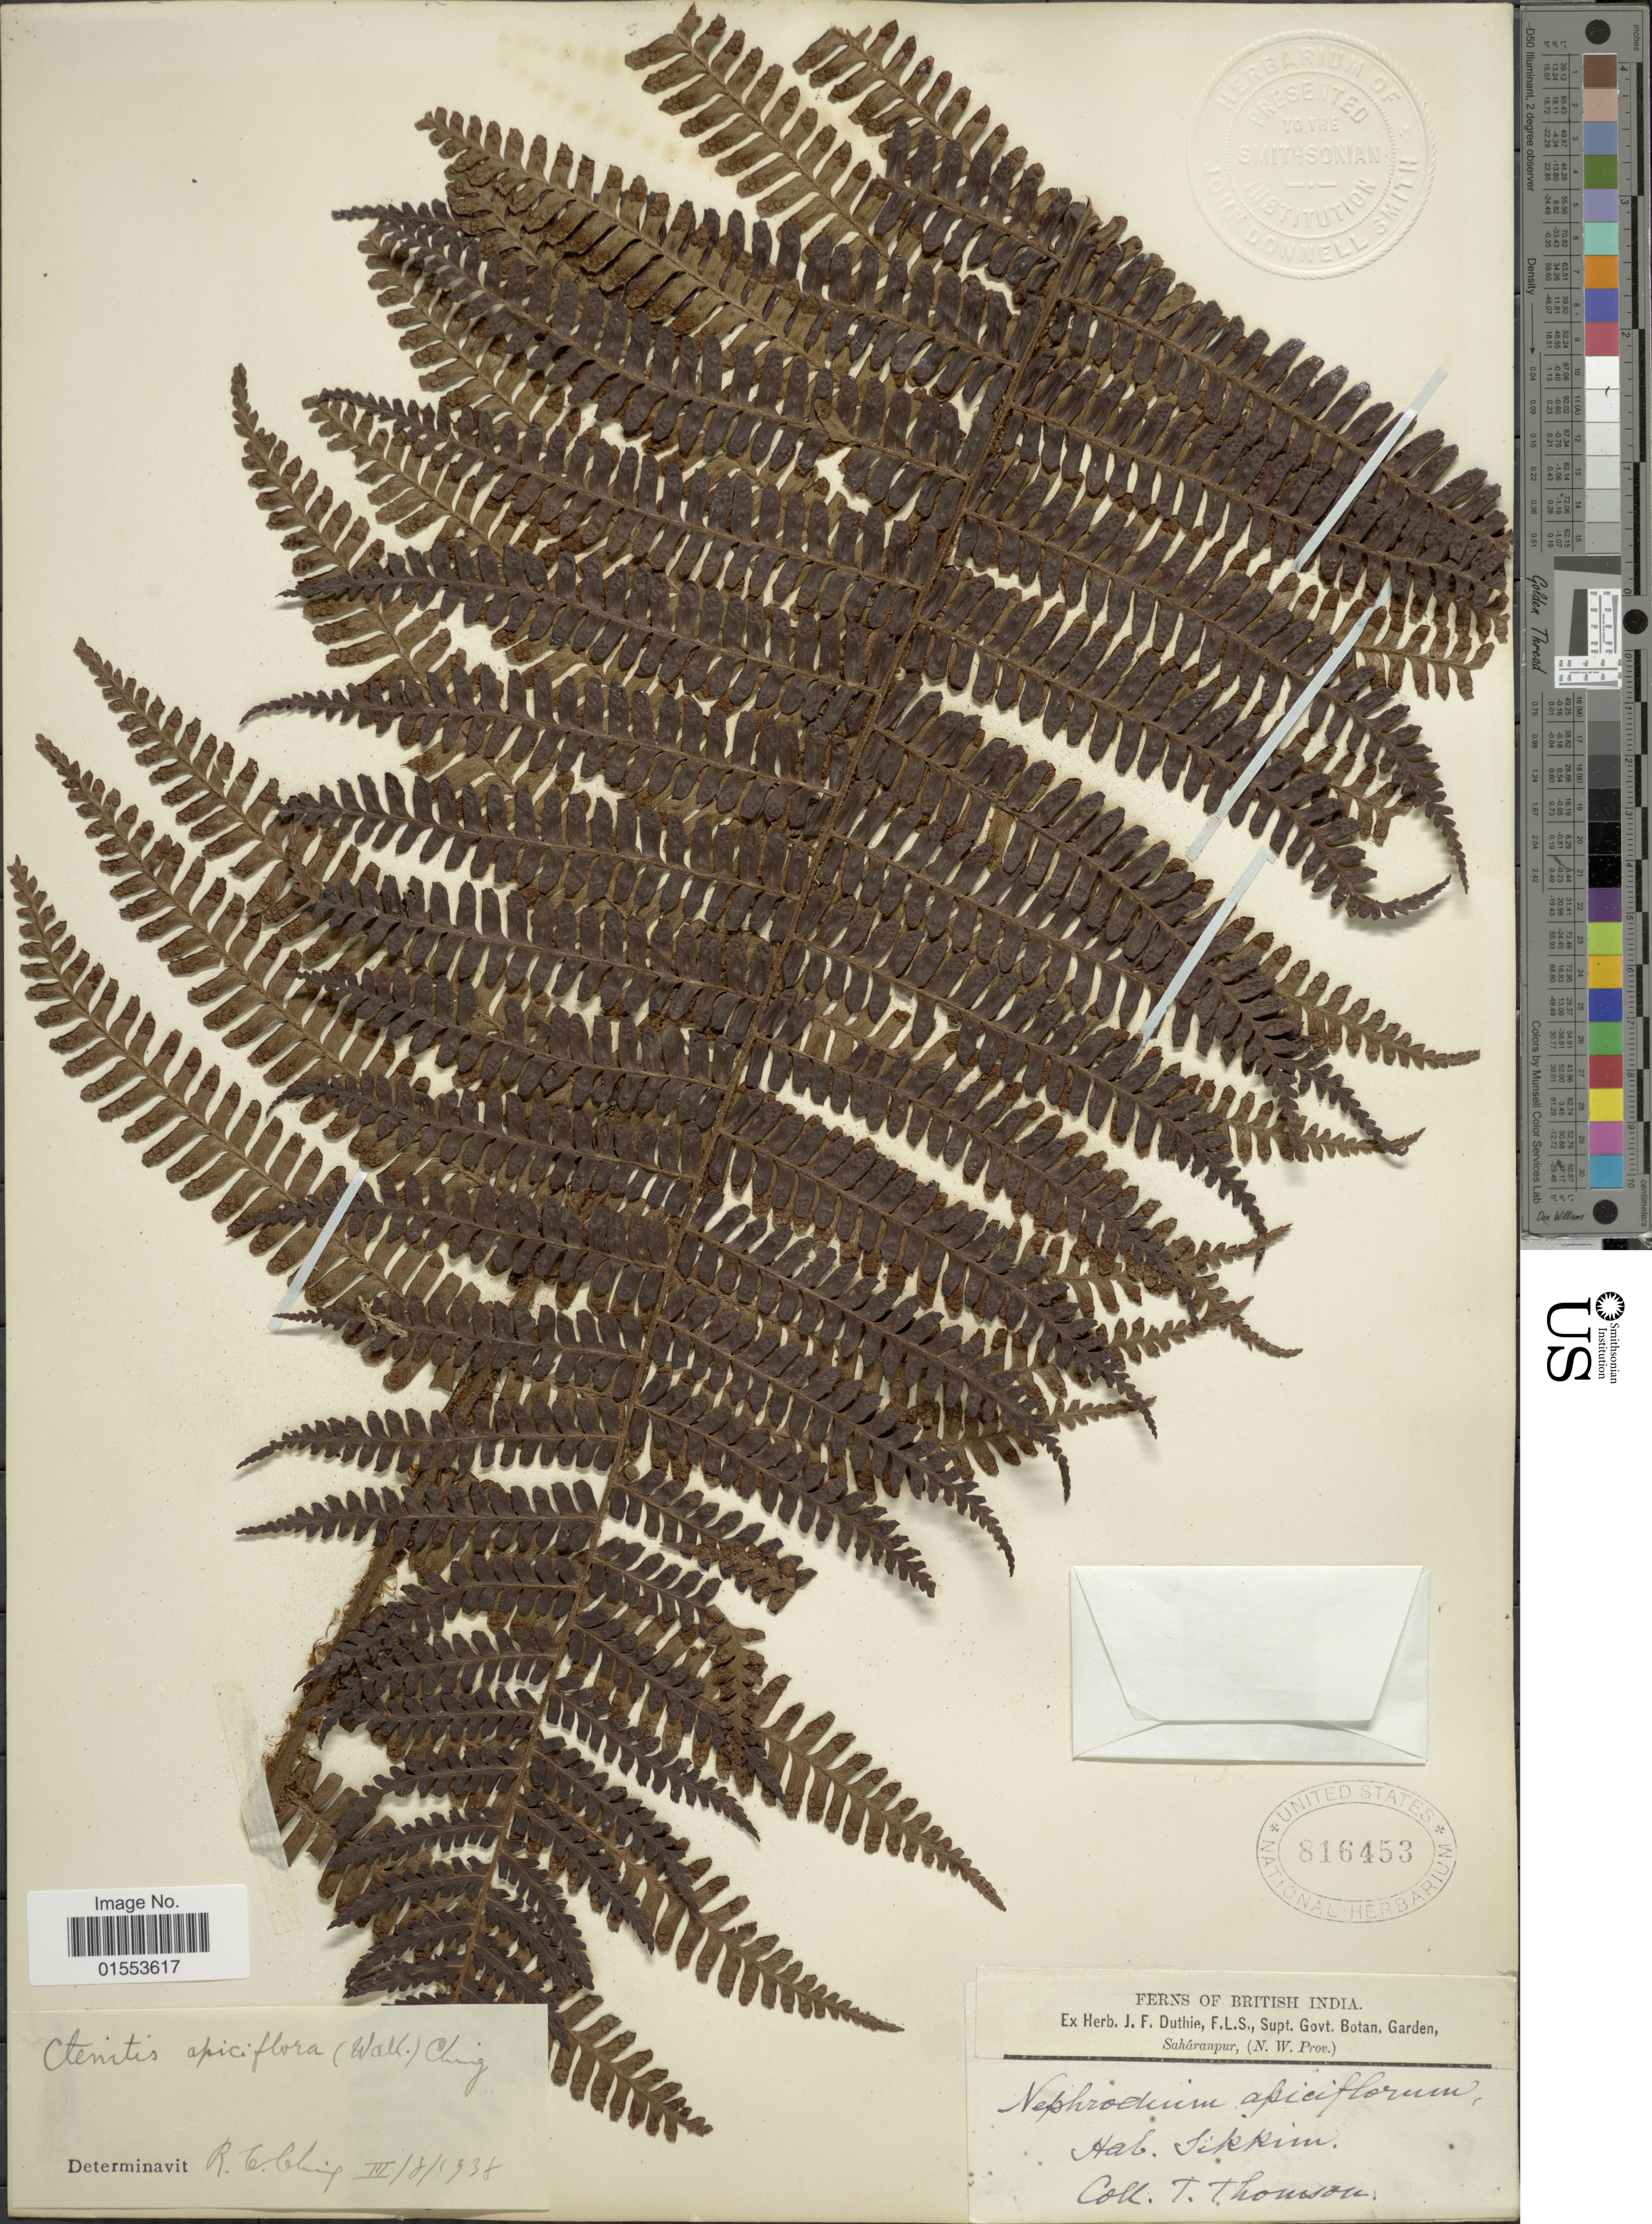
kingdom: Plantae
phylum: Tracheophyta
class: Polypodiopsida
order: Polypodiales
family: Dryopteridaceae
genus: Dryopteris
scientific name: Dryopteris apiciflora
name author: (Wall. ex Mett.) Kuntze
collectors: T. Thomson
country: India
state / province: Sikkim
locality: Sikkim. Bristish India.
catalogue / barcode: US 816453